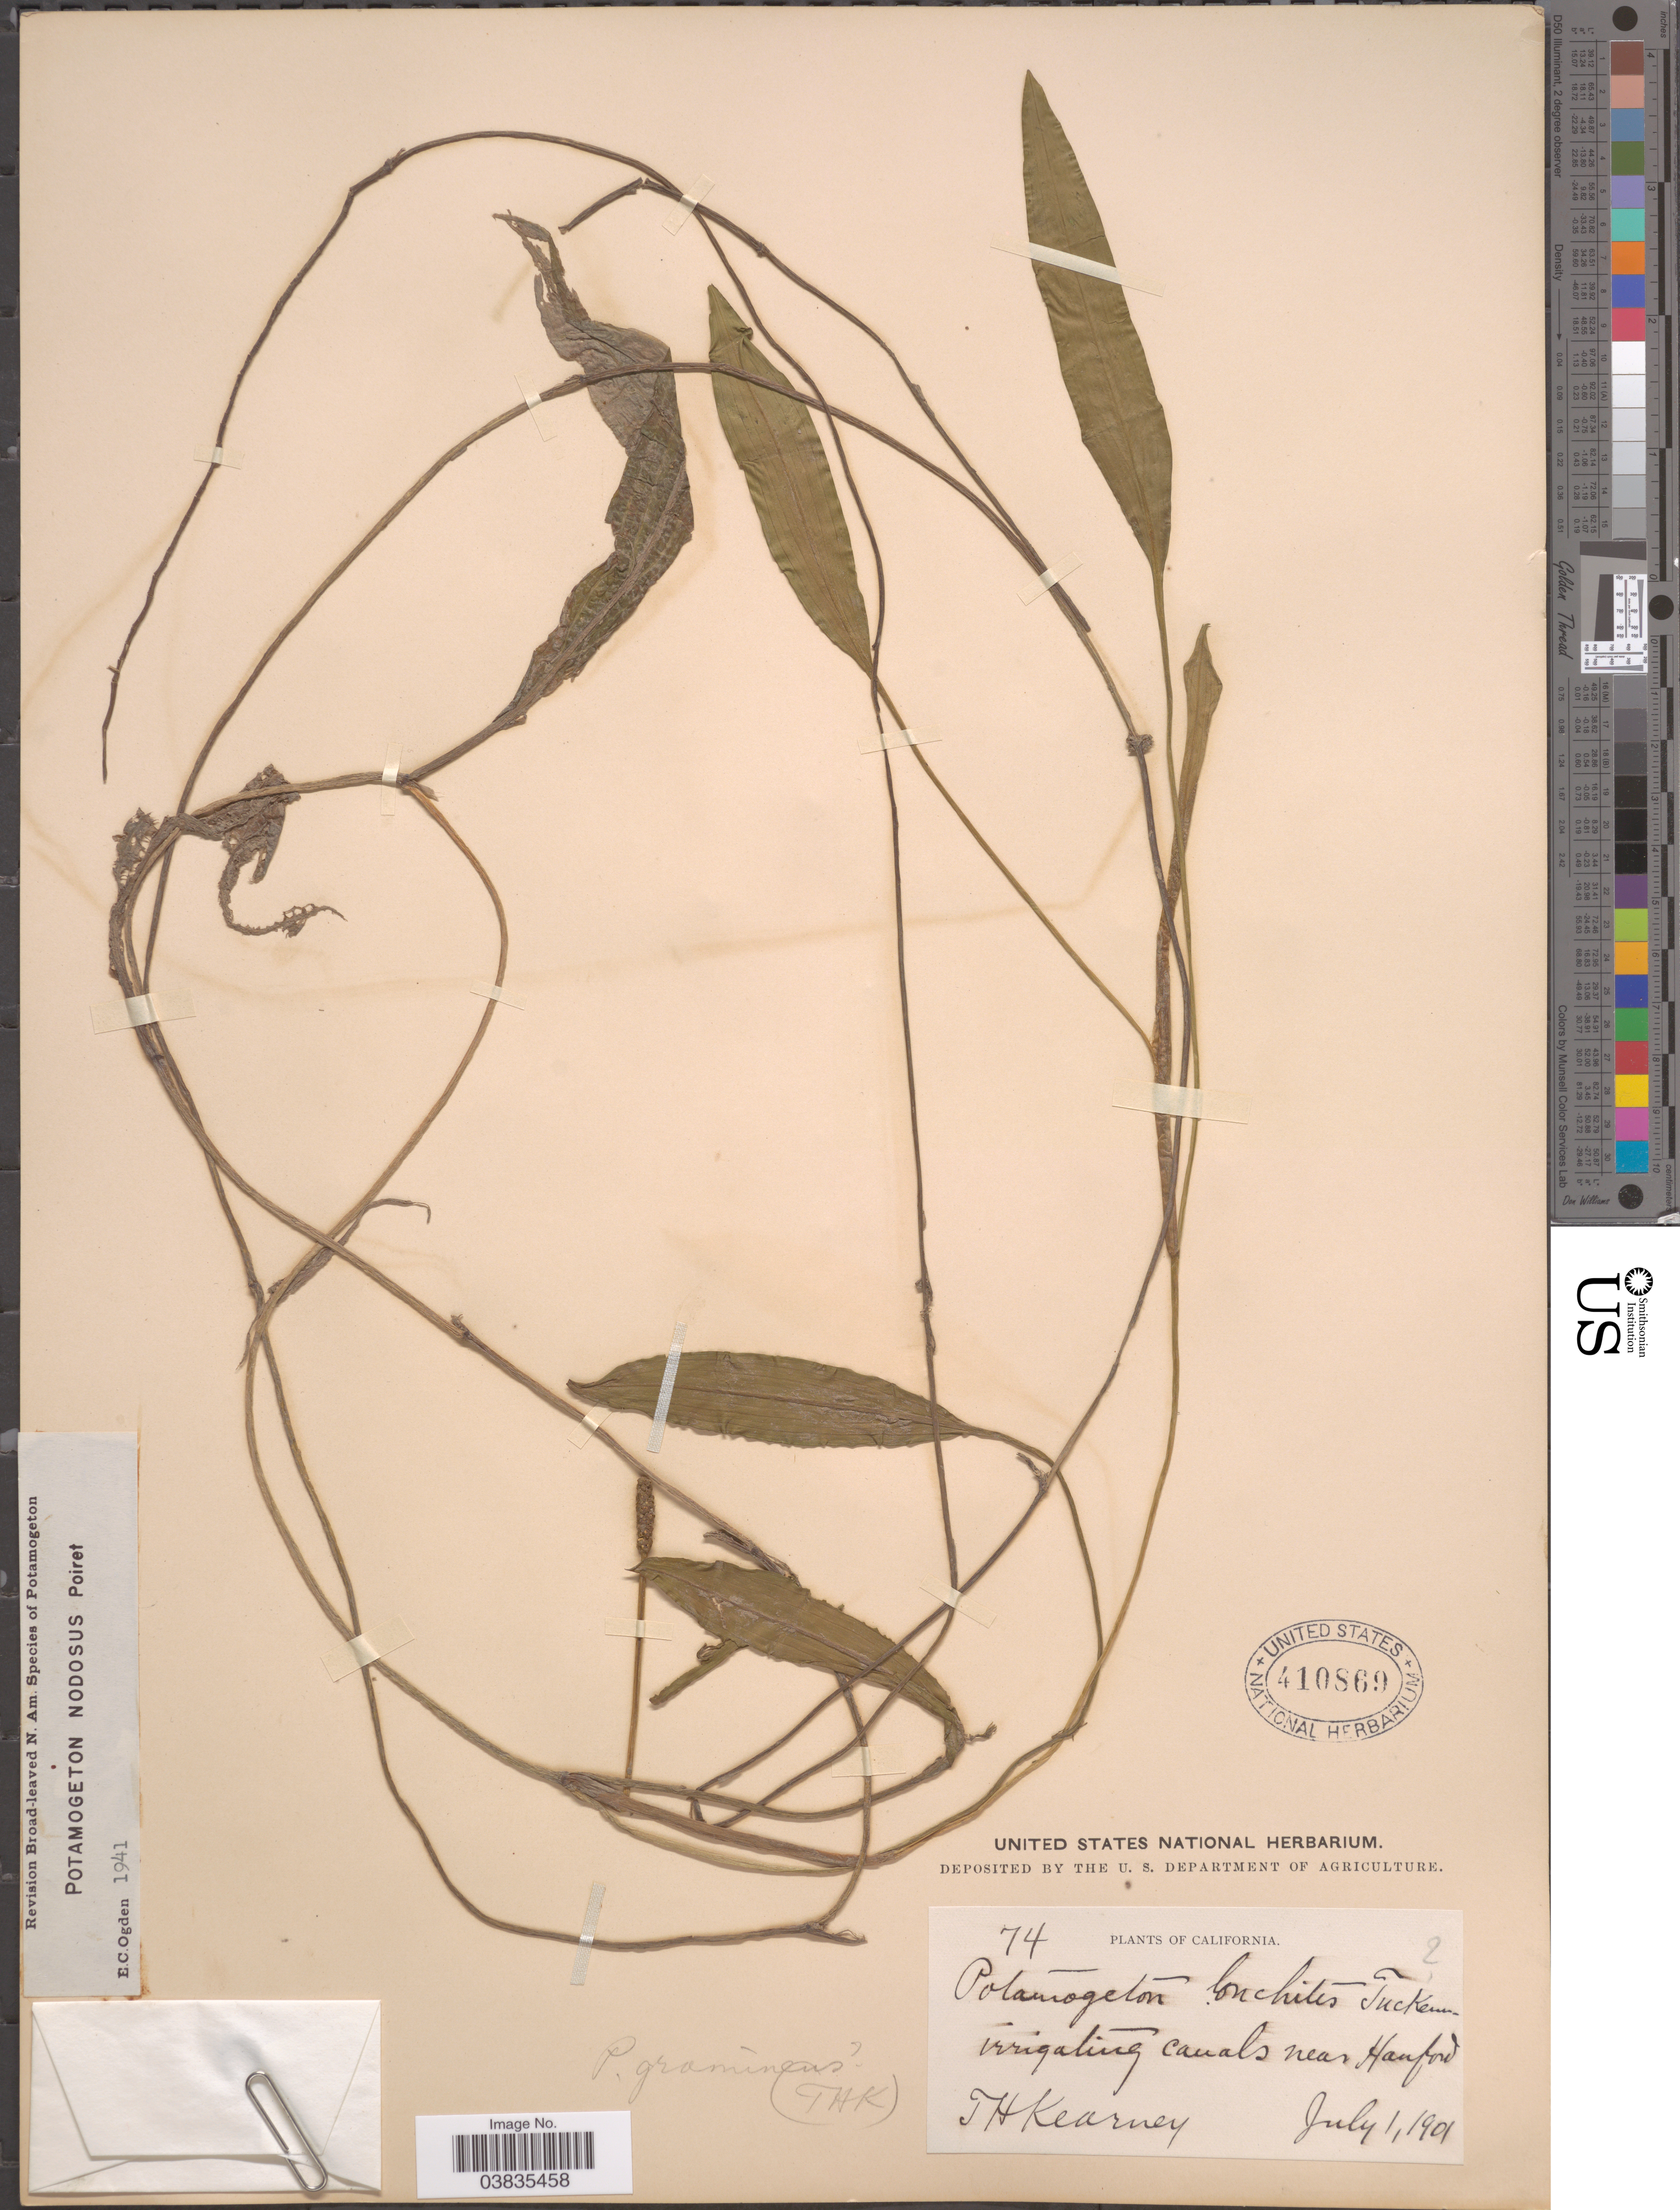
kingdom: Plantae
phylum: Tracheophyta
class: Liliopsida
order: Alismatales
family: Potamogetonaceae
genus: Potamogeton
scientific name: Potamogeton nodosus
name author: Poir.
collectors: T. H. Kearney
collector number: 74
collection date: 1901-07-01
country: United States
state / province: California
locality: Irrigating casuals near Hanford.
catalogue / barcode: US 410869